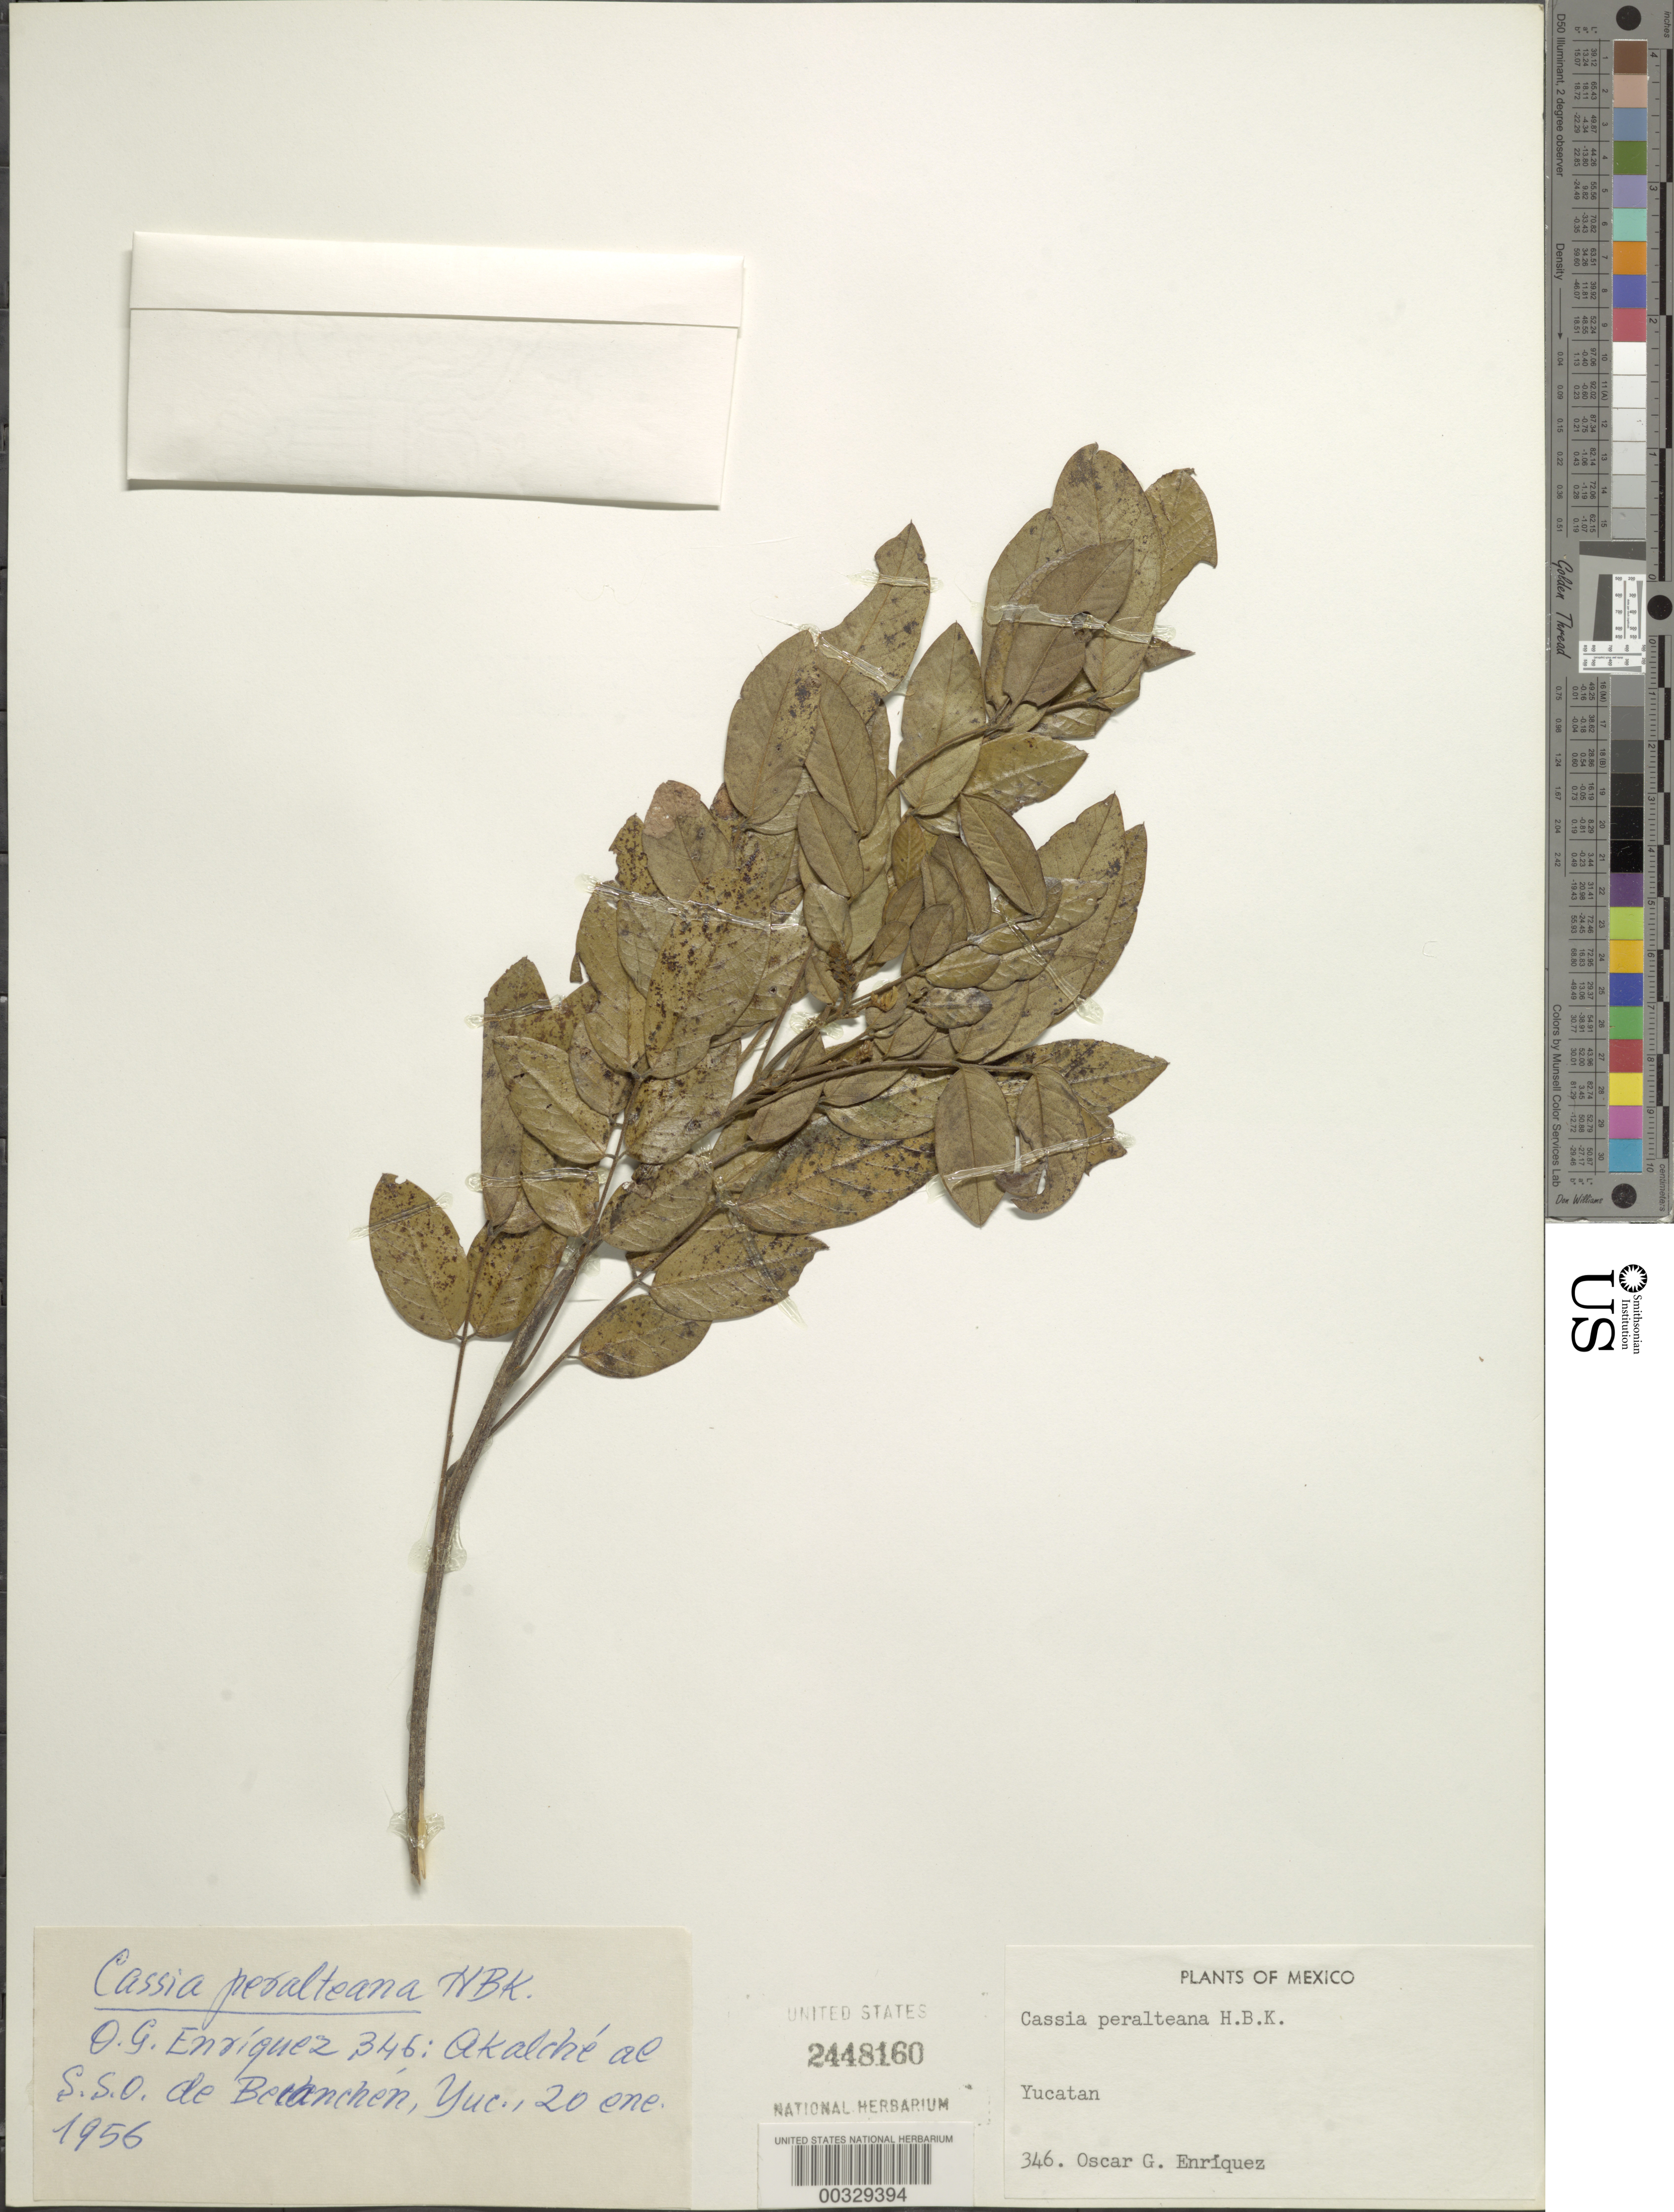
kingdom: Plantae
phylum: Tracheophyta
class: Magnoliopsida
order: Fabales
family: Fabaceae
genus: Senna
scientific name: Senna peralteana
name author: (Kunth) H.S. Irwin & Barneby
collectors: O. Enriquez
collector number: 346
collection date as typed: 20 Jan 1956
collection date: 1956-01-20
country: Mexico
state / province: Yucatán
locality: Akalche SSW of Becanchen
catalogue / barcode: US 2448160